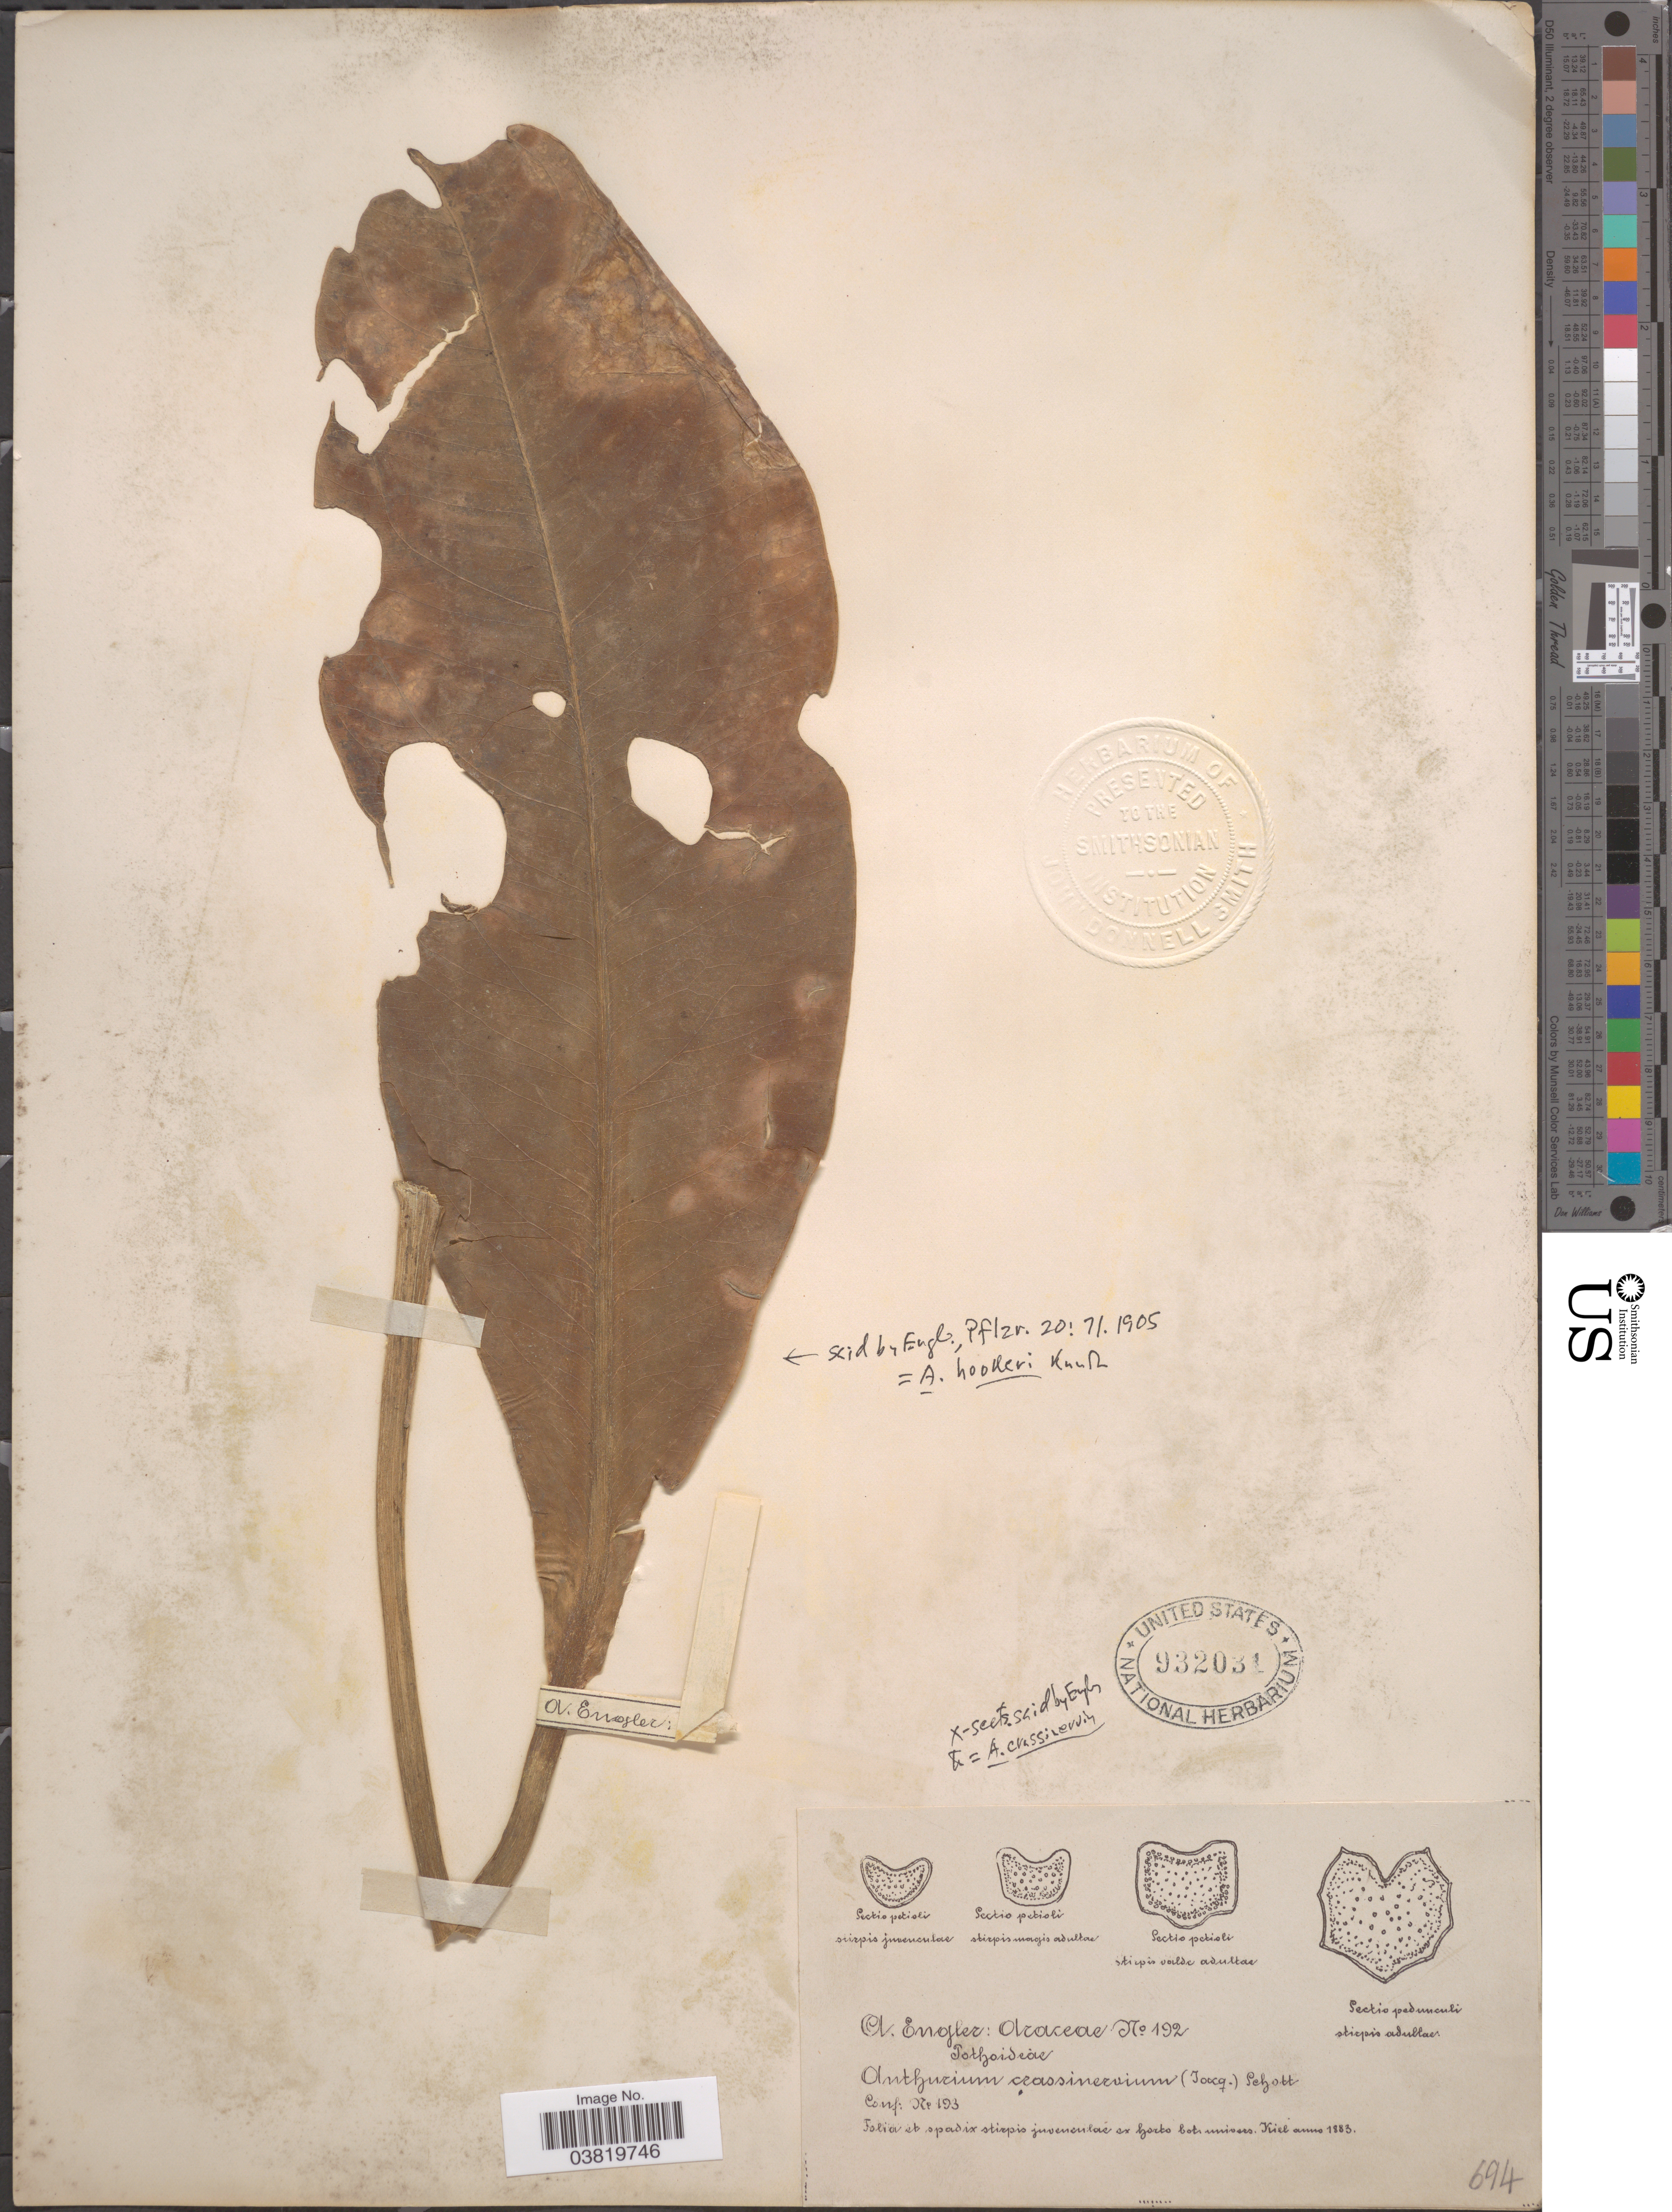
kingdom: Plantae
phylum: Tracheophyta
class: Liliopsida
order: Alismatales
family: Araceae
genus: Anthurium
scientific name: Anthurium crassinervium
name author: (Jacq.) Schott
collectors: A. Engler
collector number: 192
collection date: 1883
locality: Folia et spadix stirpis juvenculas ex horto bot. univers.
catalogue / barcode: US 932031